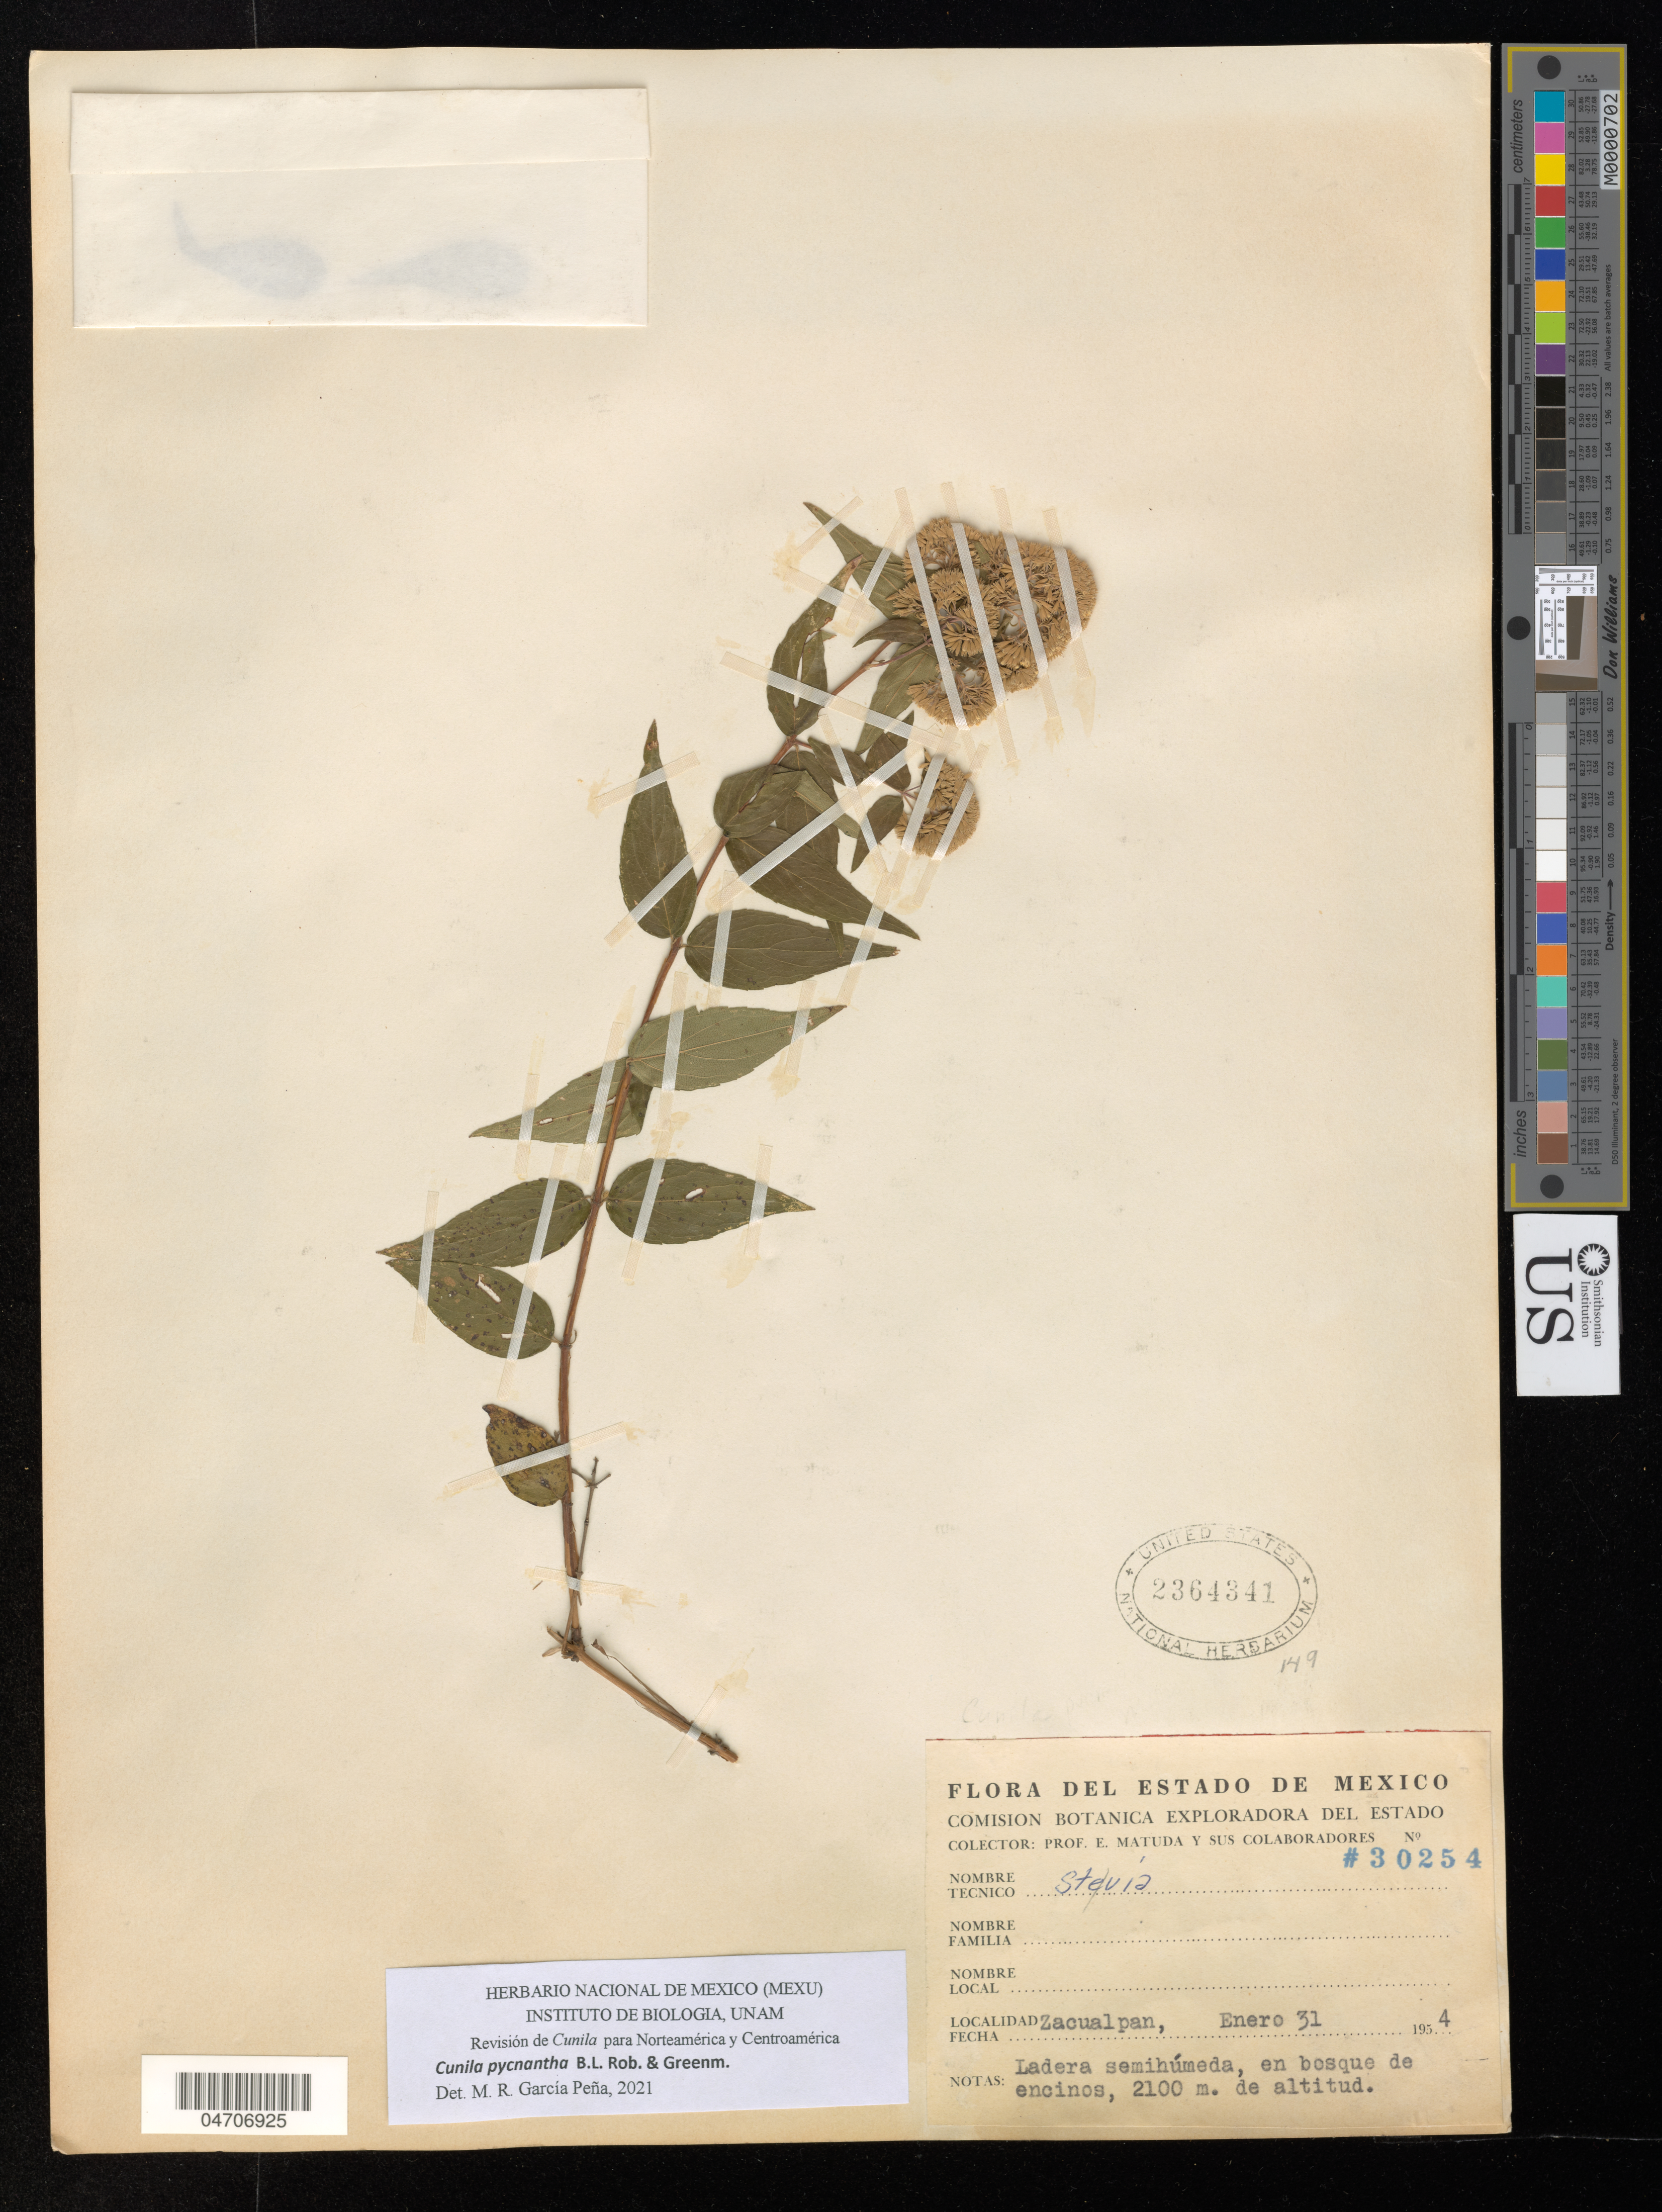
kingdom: Plantae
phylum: Tracheophyta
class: Magnoliopsida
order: Lamiales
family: Lamiaceae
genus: Cunila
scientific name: Cunila pycnantha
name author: B.L. Rob. & Greenm.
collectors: E. Matuda & Sus Colaboradores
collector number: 30254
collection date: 1954-01-31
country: Mexico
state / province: México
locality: Zacualpan.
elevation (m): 2100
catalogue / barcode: US 2364341